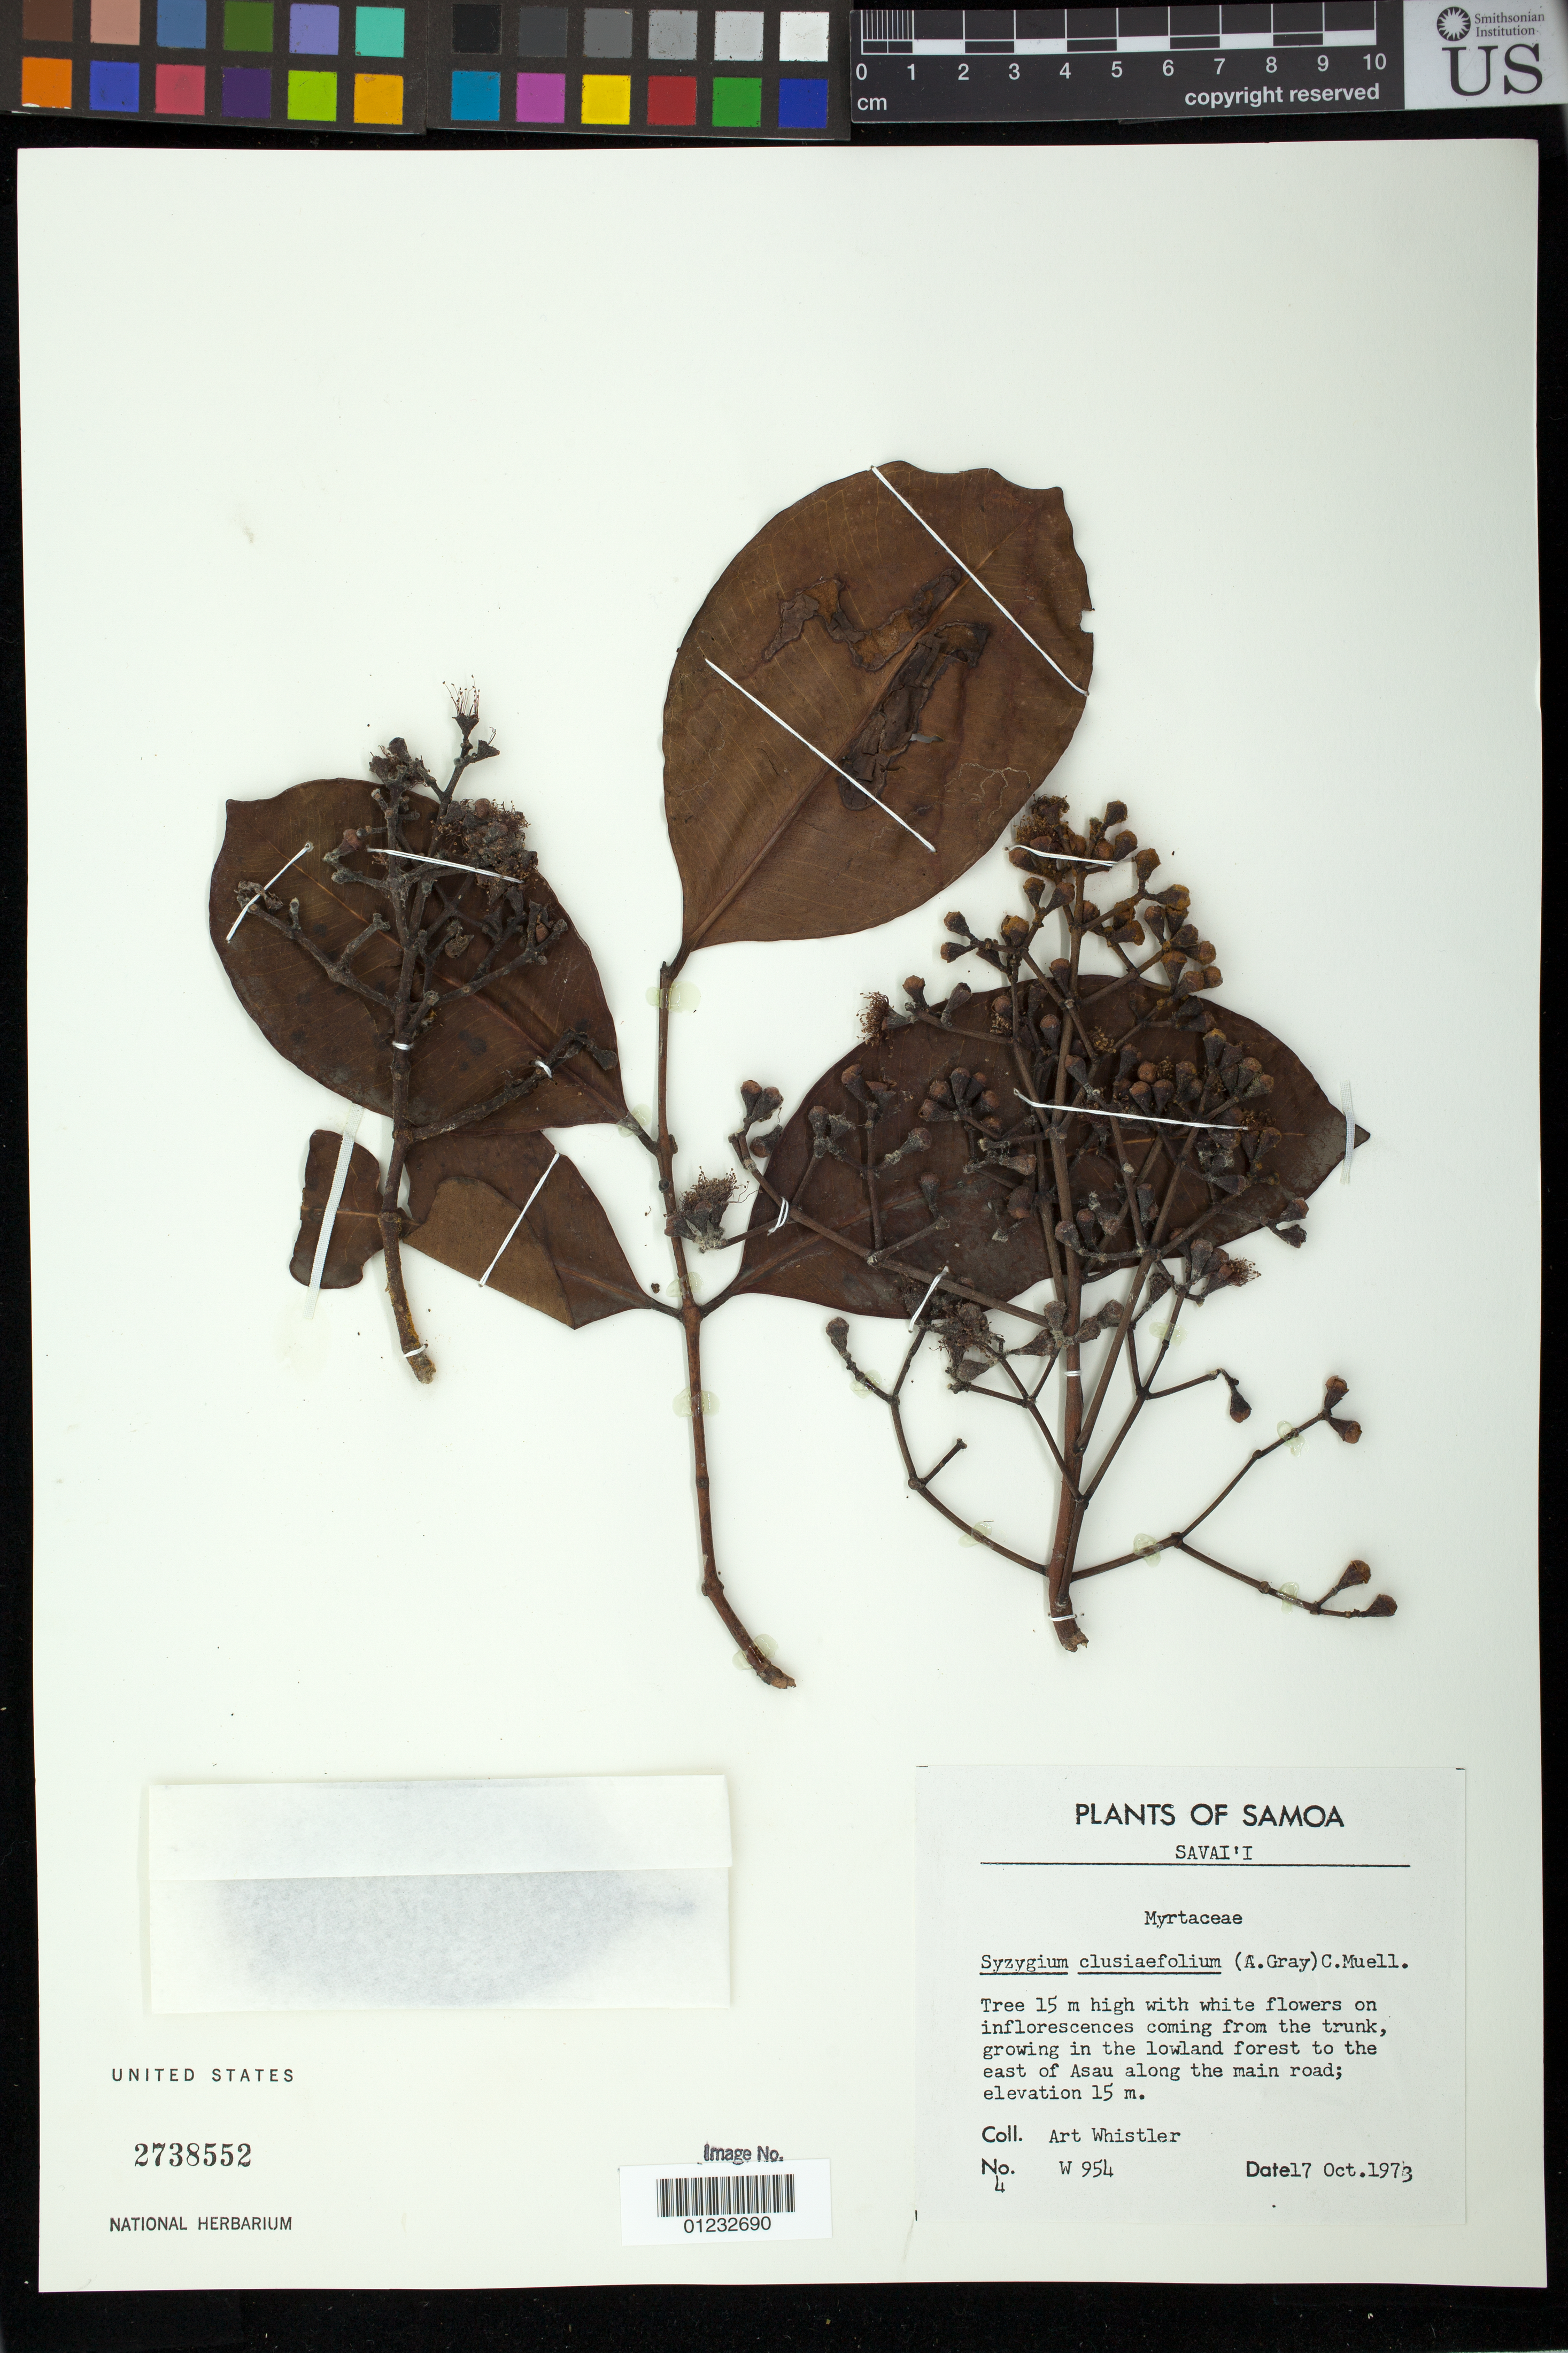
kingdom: Plantae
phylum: Tracheophyta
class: Magnoliopsida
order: Myrtales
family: Myrtaceae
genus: Syzygium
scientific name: Syzygium clusiifolium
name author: (A. Gray) Müll. Stuttg.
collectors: A. Whistler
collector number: W 954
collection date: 1973-10-17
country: Samoa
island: Savai'i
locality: To the east of Asau along the main road.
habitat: Lowland forest.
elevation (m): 15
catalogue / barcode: US 2738552